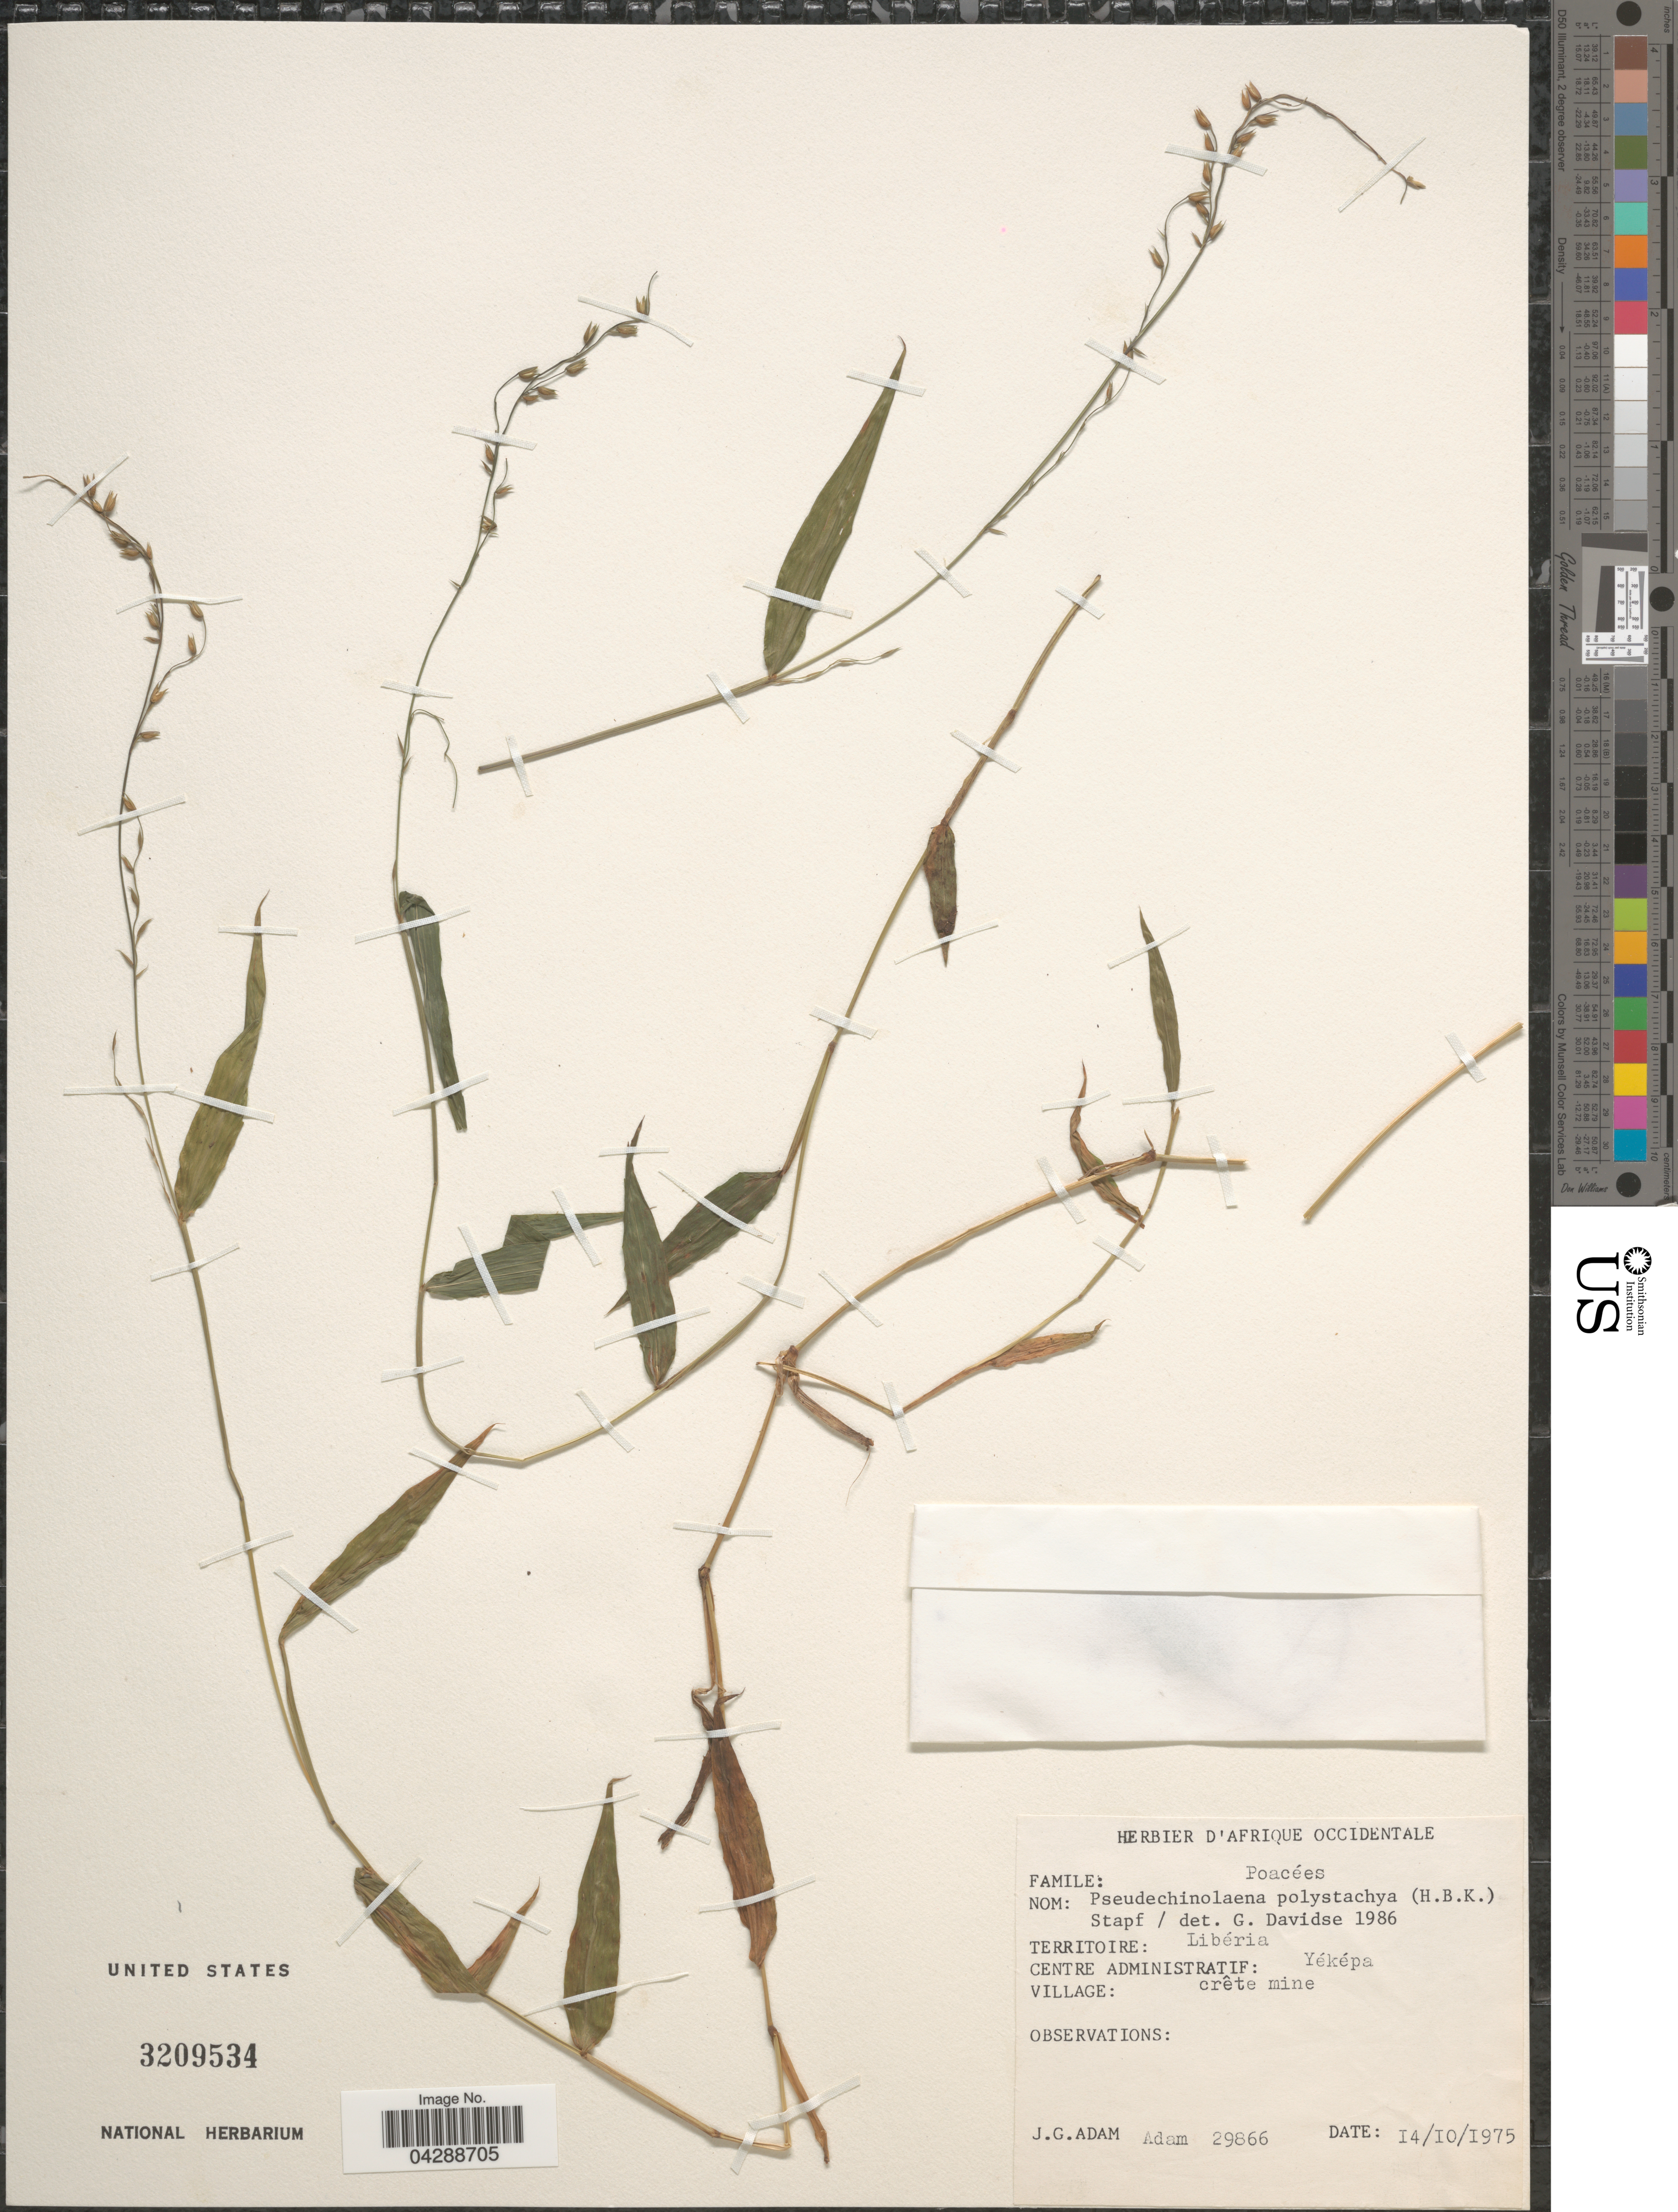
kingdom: Plantae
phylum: Tracheophyta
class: Liliopsida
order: Poales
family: Poaceae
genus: Pseudechinolaena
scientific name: Pseudechinolaena polystachya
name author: (Kunth) Stapf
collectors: J. Adam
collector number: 29866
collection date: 1975-10-14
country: Liberia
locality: Territoire: Libéria. Centre Administratif: Yéképa. Village: crête mine.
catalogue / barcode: US 3209534